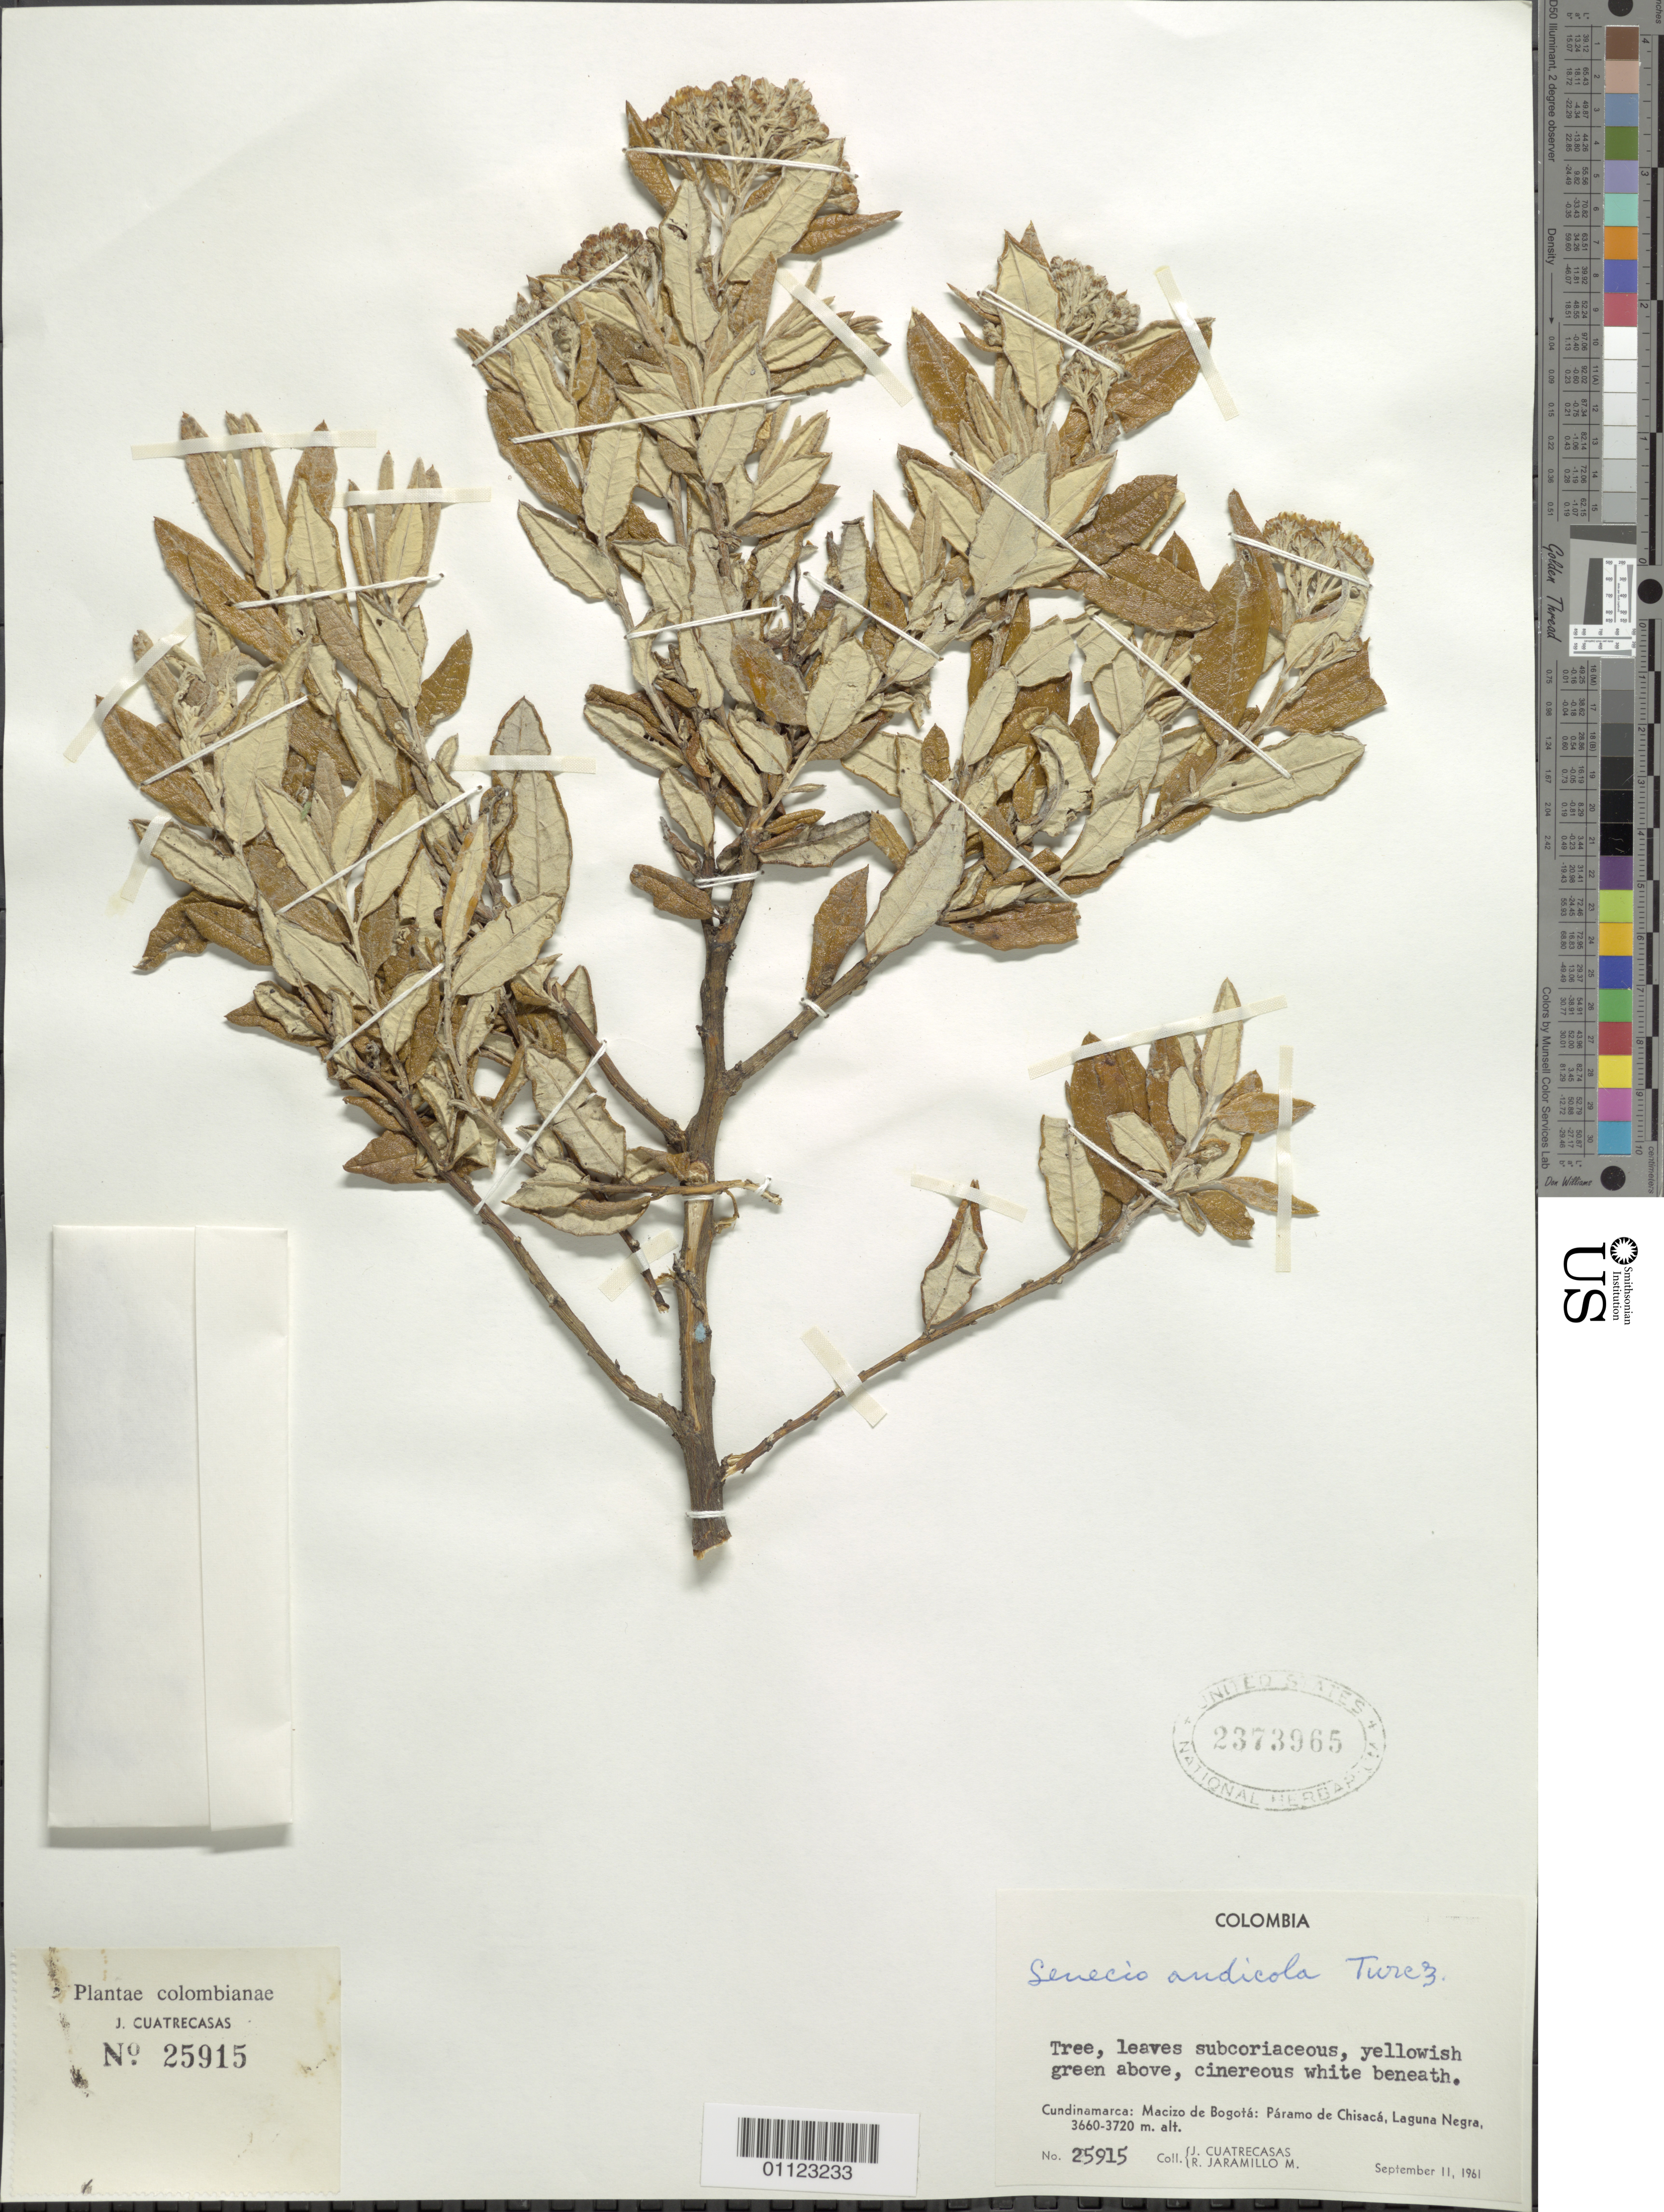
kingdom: Plantae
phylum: Tracheophyta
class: Magnoliopsida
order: Asterales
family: Asteraceae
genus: Pentacalia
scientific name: Pentacalia andicola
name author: (Turcz.) Cuatrec.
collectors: J. Cuatrecasas & R. Jaramillo M.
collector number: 25915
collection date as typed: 11 Sep 1961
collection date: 1961-09-11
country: Colombia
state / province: Cundinamarca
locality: Macizo de Bogotá: Páramo de Chisaca, Laguna Negra.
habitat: Pramo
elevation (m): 3660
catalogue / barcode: US 2373965